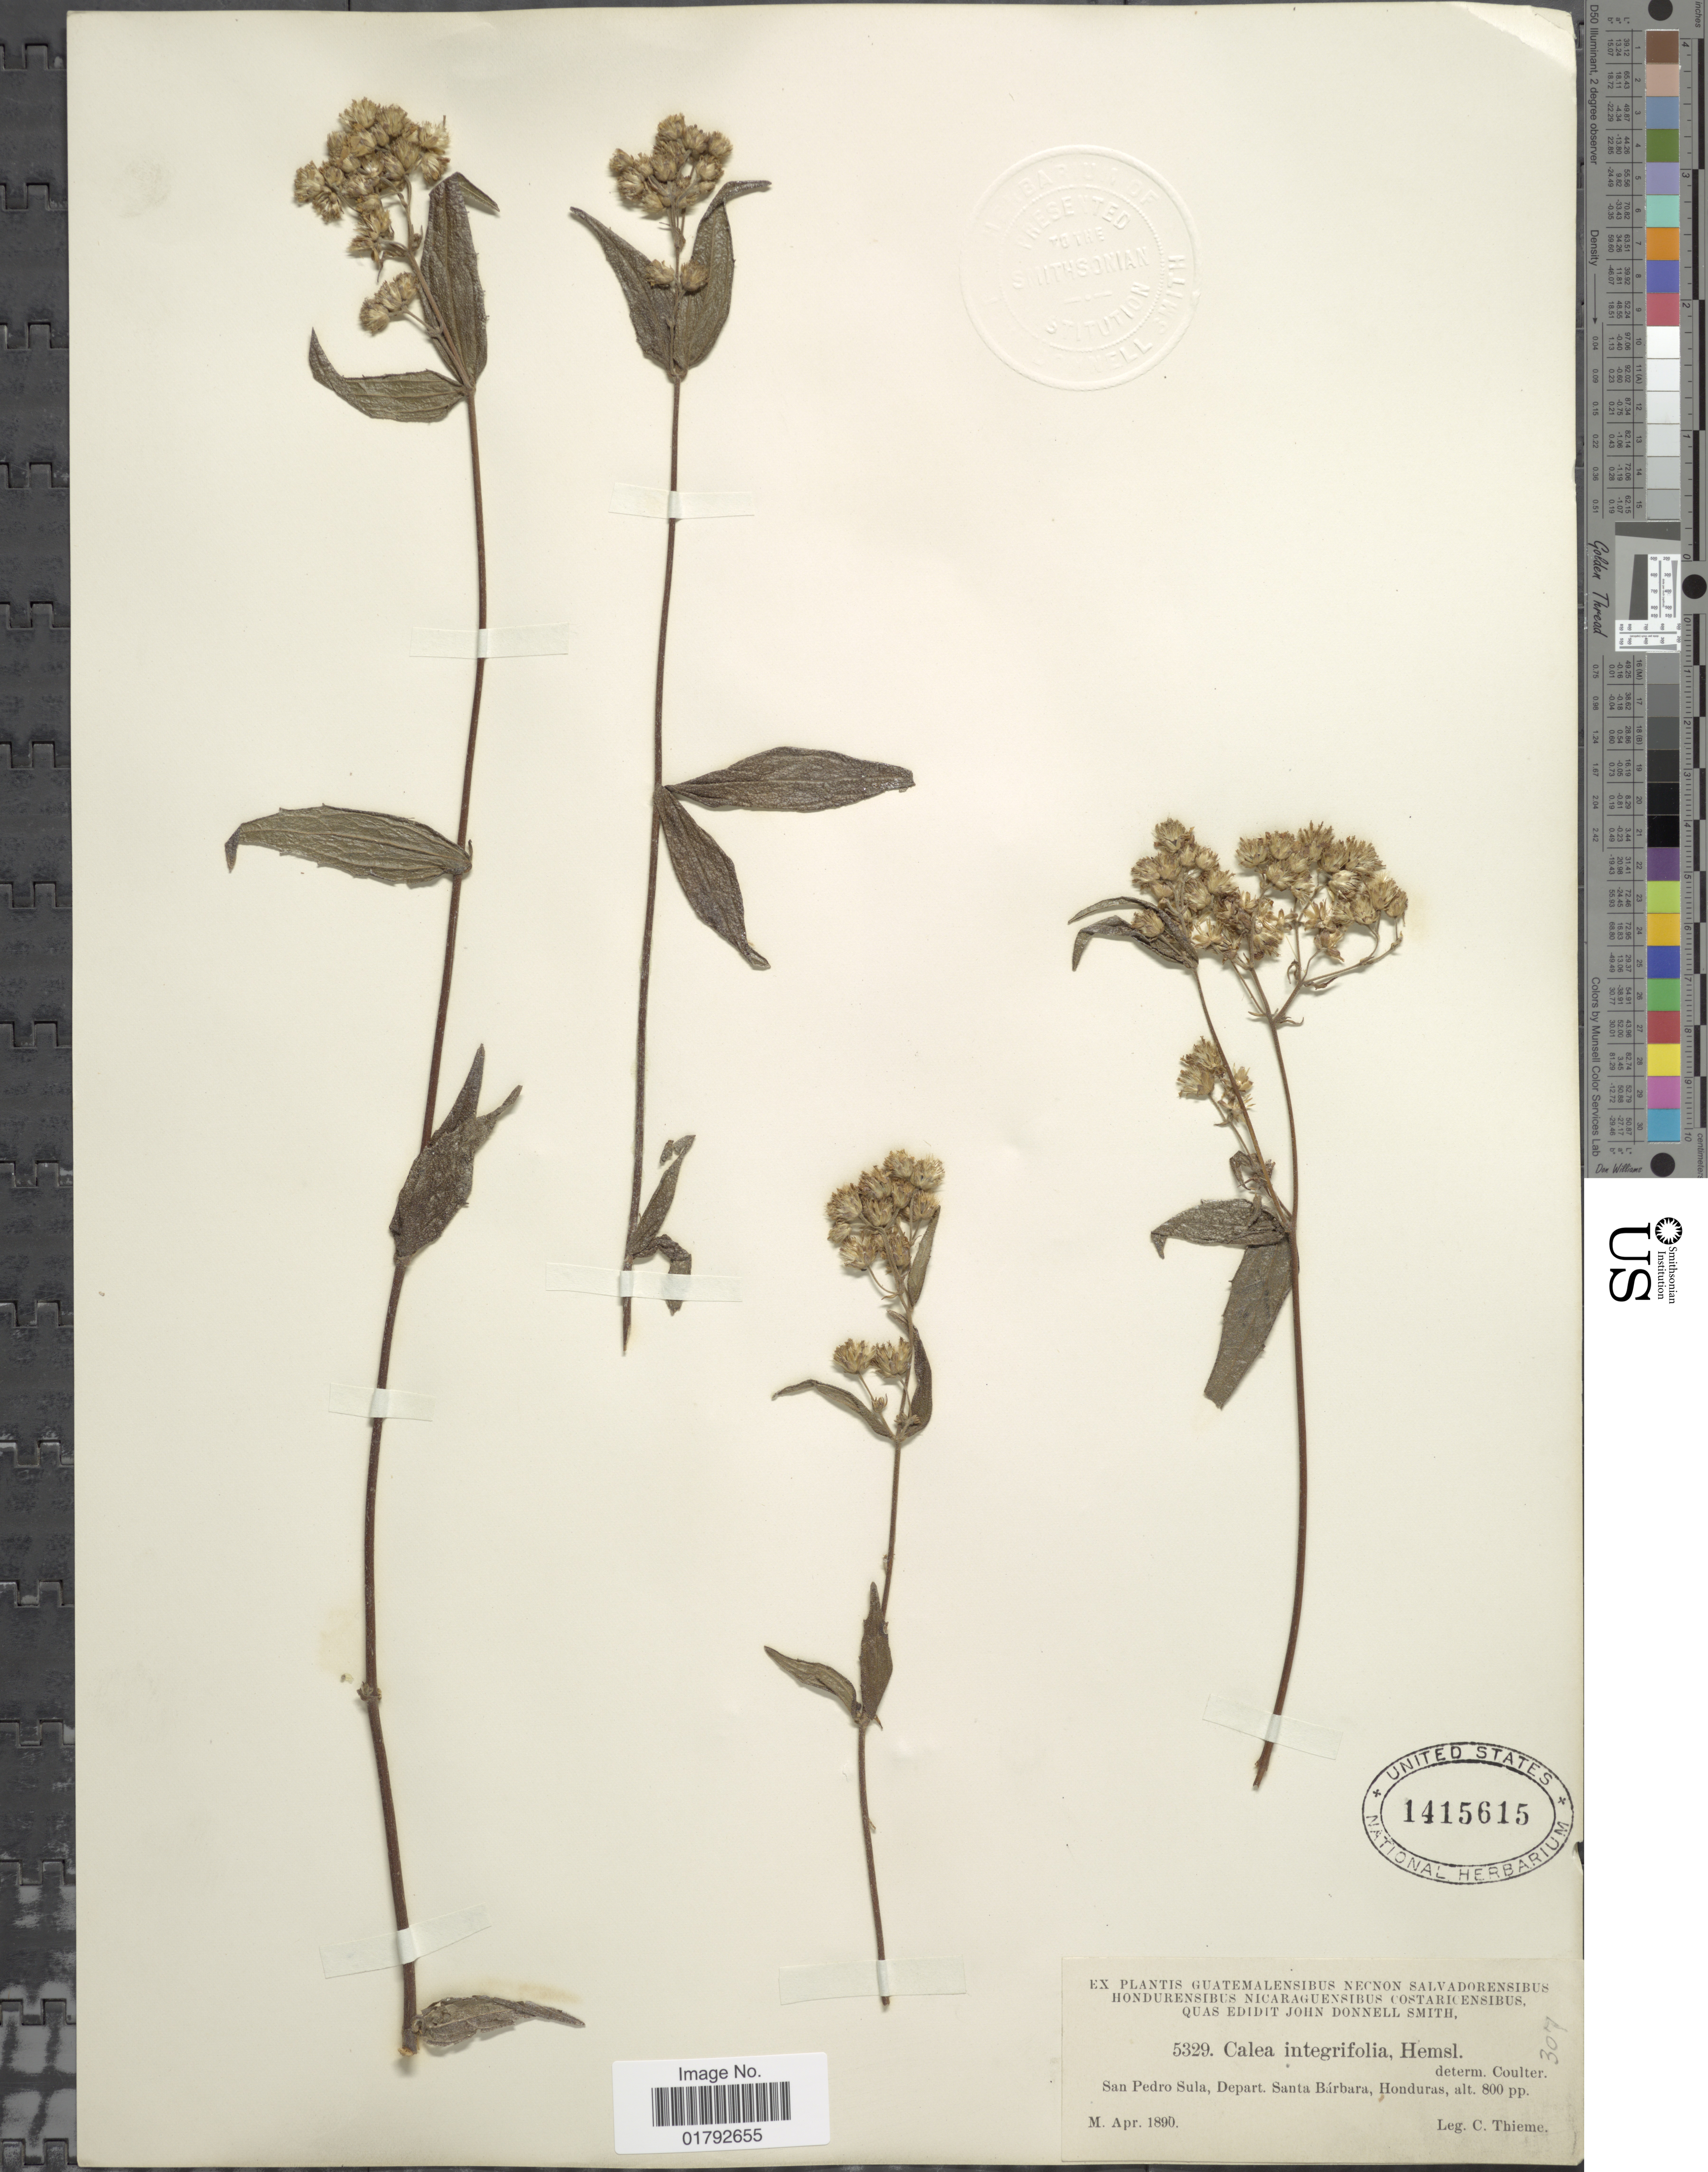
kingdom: Plantae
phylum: Tracheophyta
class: Magnoliopsida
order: Asterales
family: Asteraceae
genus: Alloispermum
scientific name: Alloispermum integrifolium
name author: (DC.) H. Rob.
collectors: C. Thieme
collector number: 5329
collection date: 1890-04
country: Honduras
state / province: Santa Bárbara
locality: San Pedro Sula,Depart. Santa Barbara, Honduras.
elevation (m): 244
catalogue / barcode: US 1415615